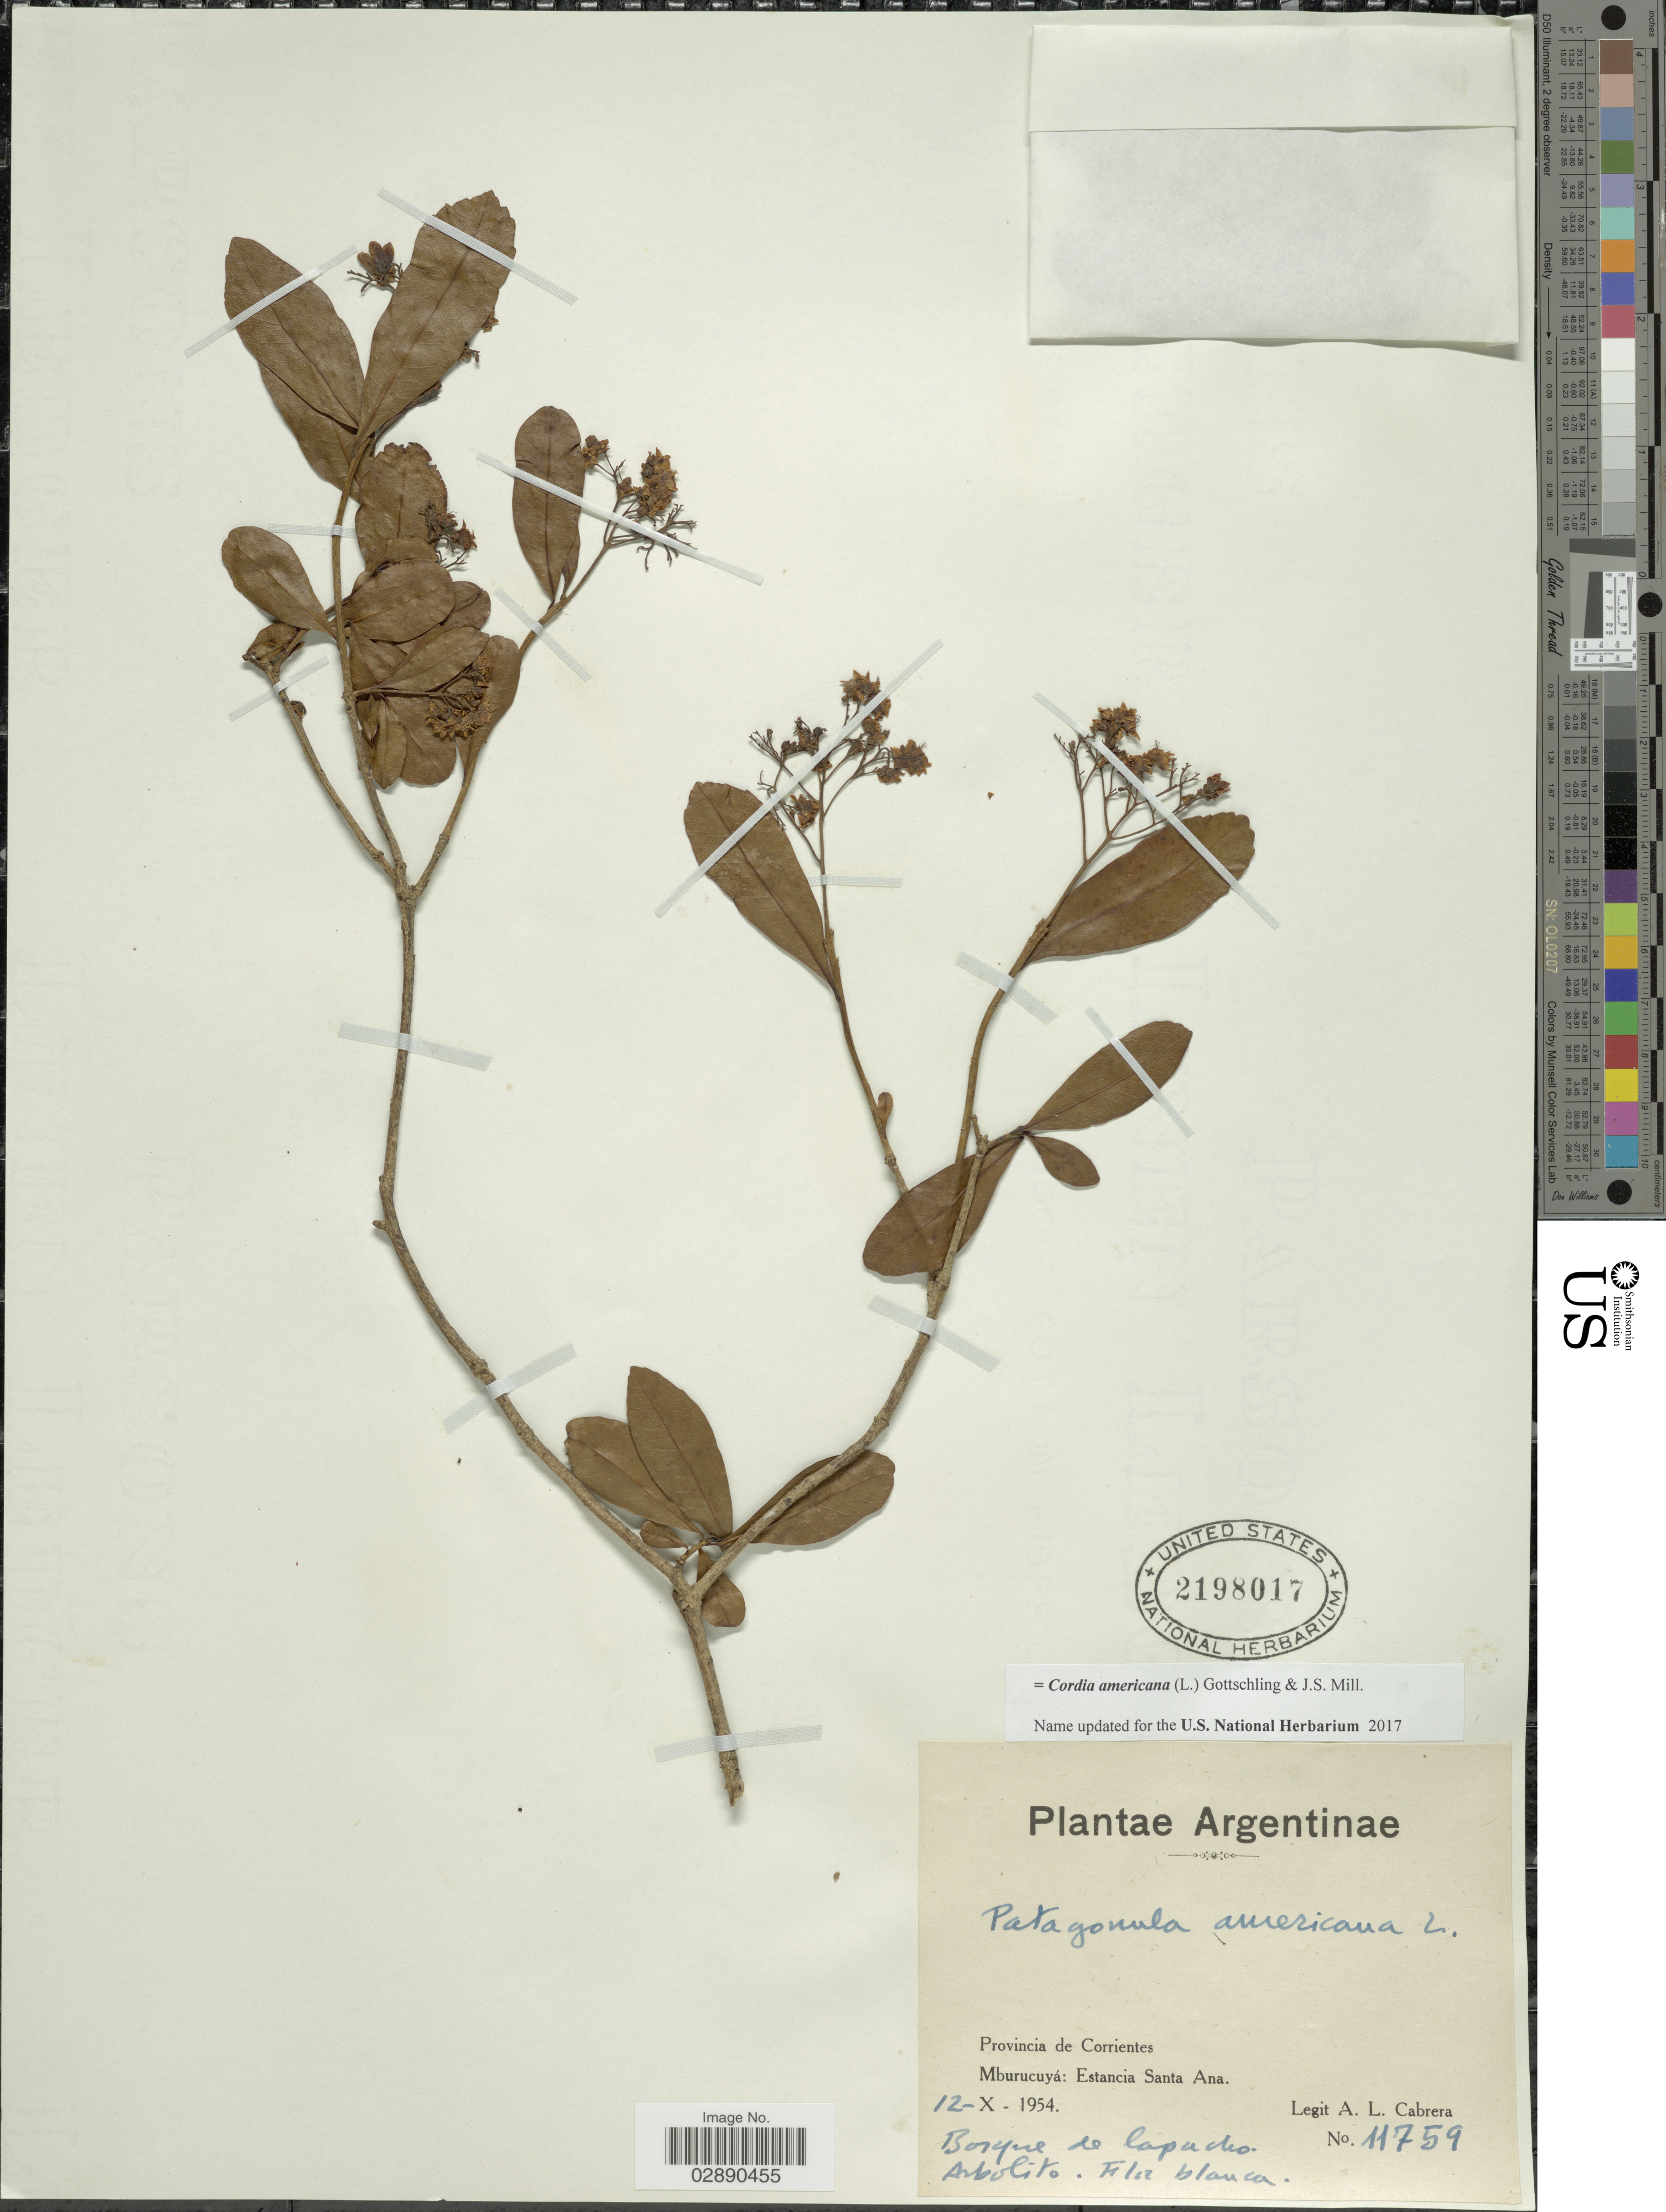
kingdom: Plantae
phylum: Tracheophyta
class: Magnoliopsida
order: Boraginales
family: Cordiaceae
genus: Cordia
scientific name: Cordia americana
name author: (L.) Gottschling & J.S. Mill.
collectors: A. L. Cabrera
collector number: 11759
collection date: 1954-10-12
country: Argentina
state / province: Corrientes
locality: Provincia de Corrientes. Mburucuyá: Estancia Santa Ana.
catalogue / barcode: US 2198017